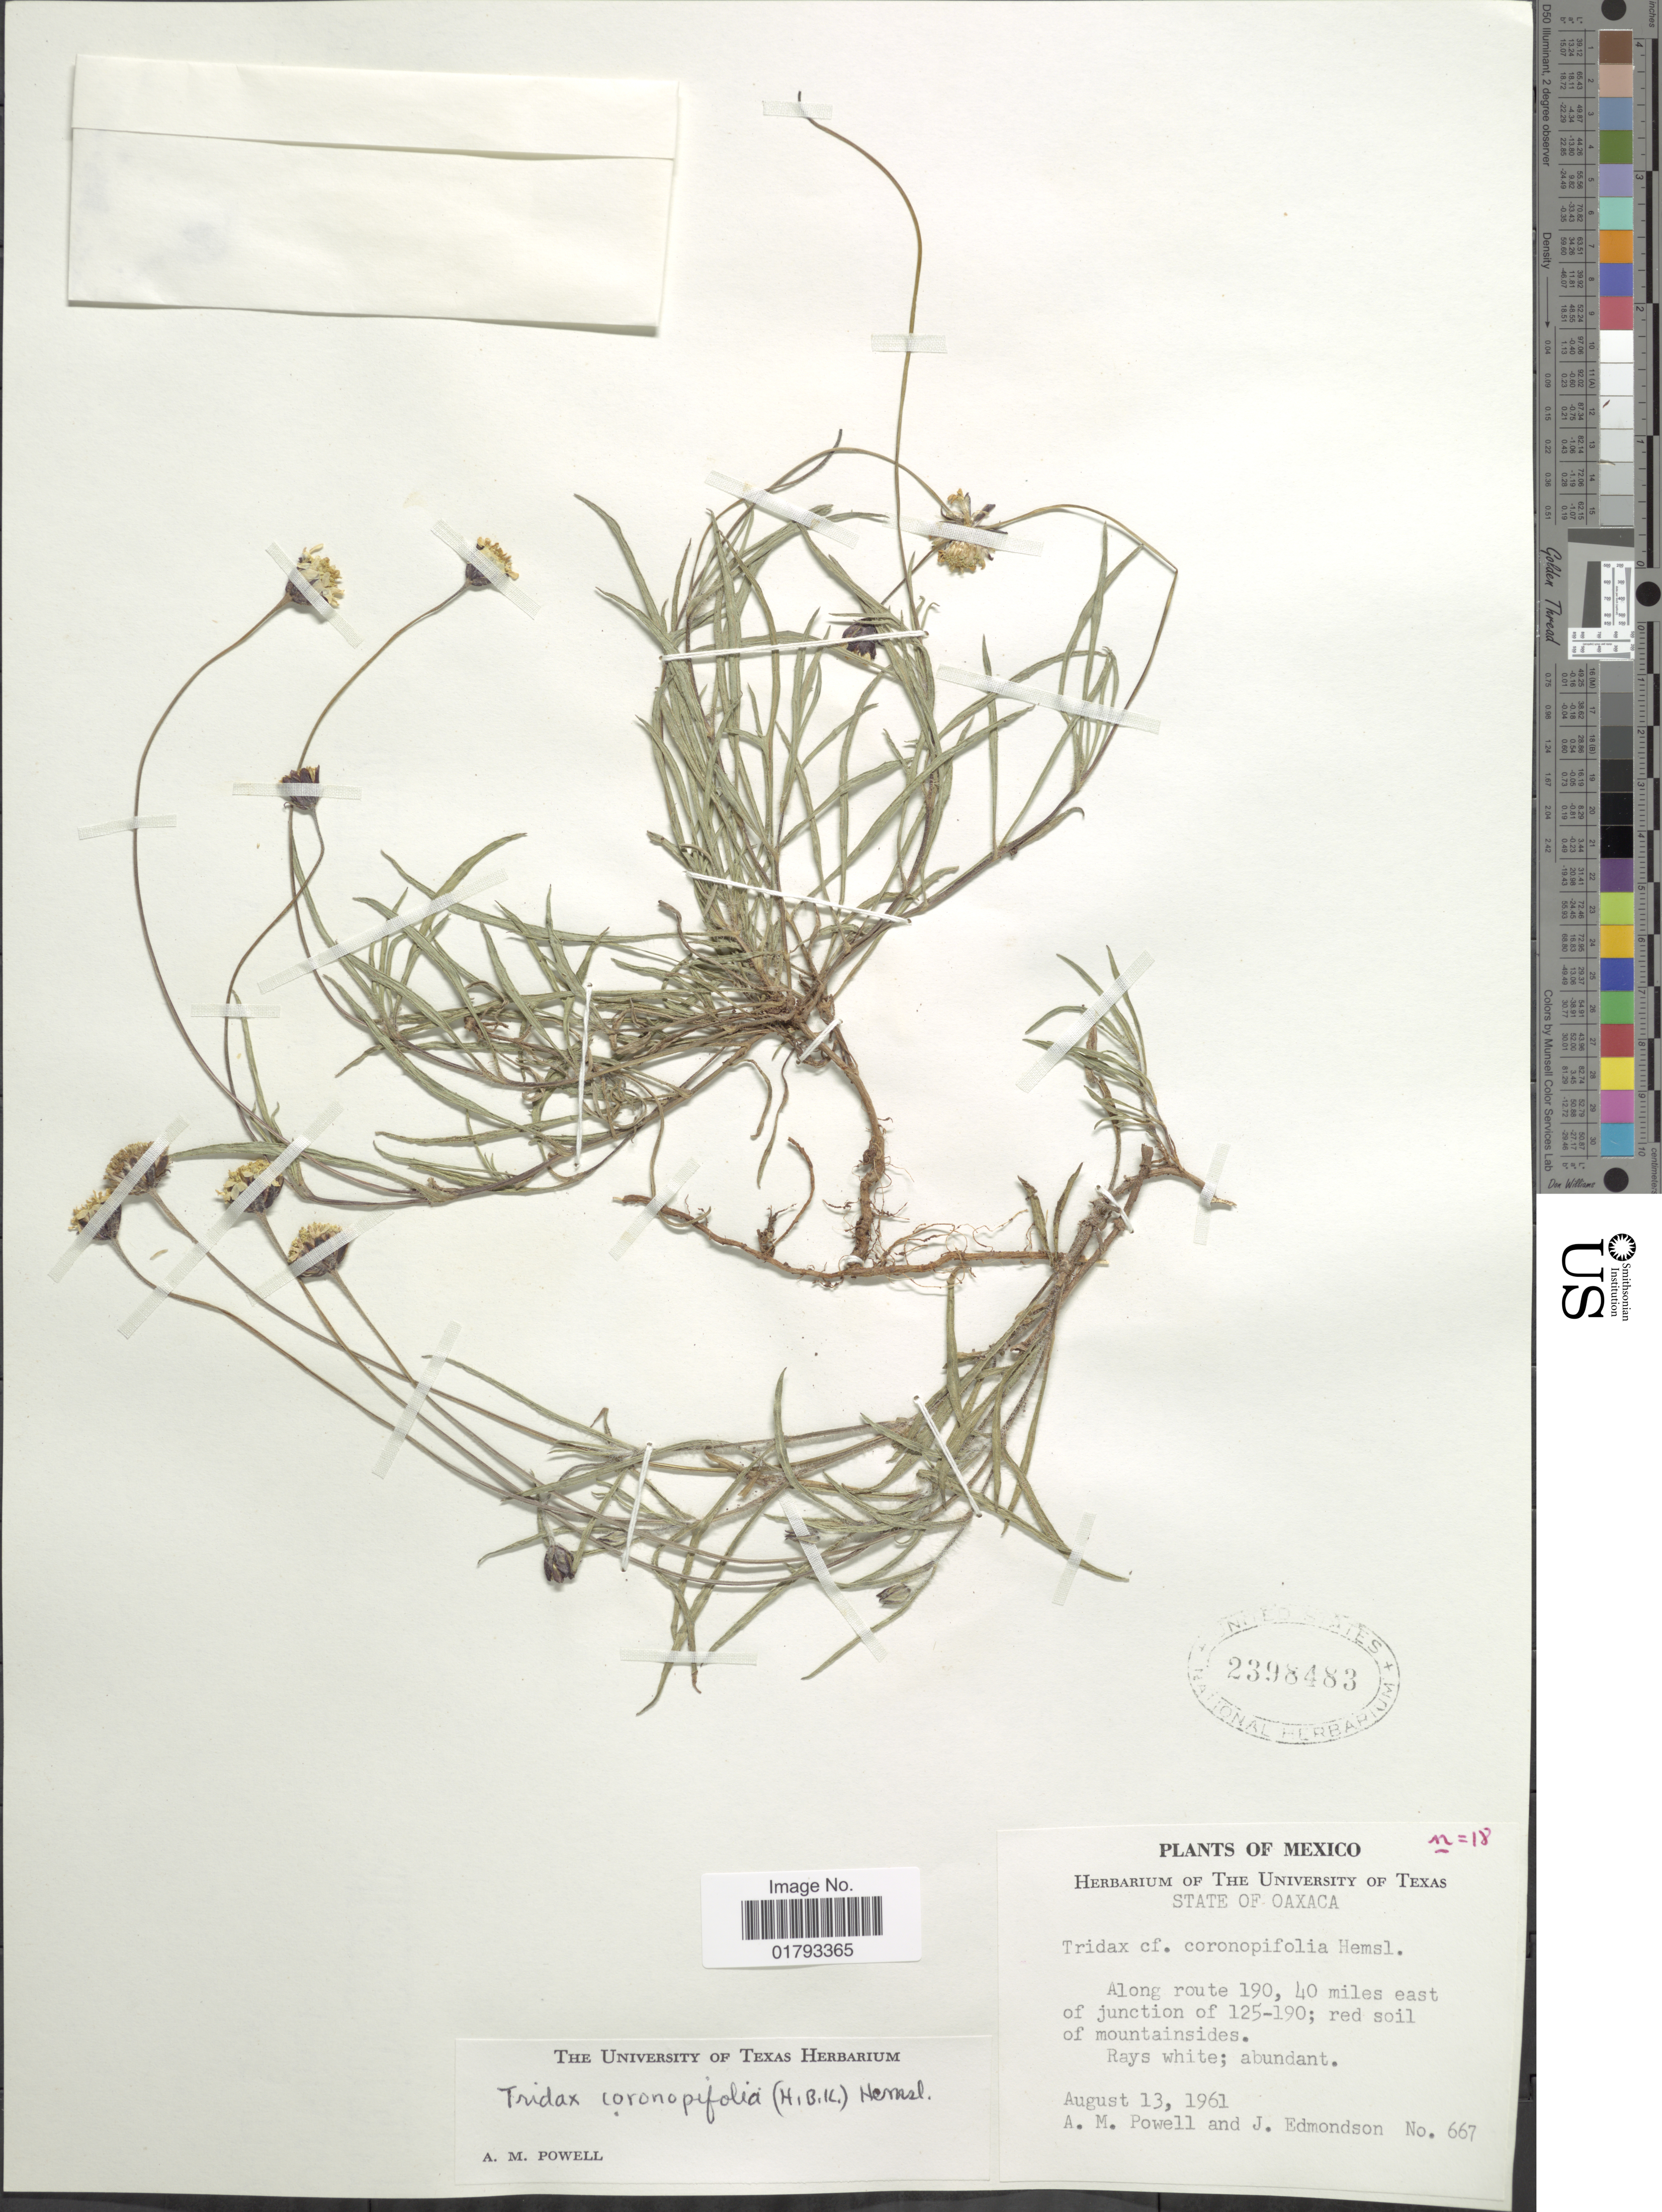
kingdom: Plantae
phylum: Tracheophyta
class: Magnoliopsida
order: Asterales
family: Asteraceae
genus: Tridax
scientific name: Tridax coronopifolia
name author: (Kunth) Hemsl.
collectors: A. M. Powell & J. Edmondson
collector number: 667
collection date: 1961-08-13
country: Mexico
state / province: Oaxaca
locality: State of Oaxaca. Along route 190, 40 miles east of junction of 125-190.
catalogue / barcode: US 2398483